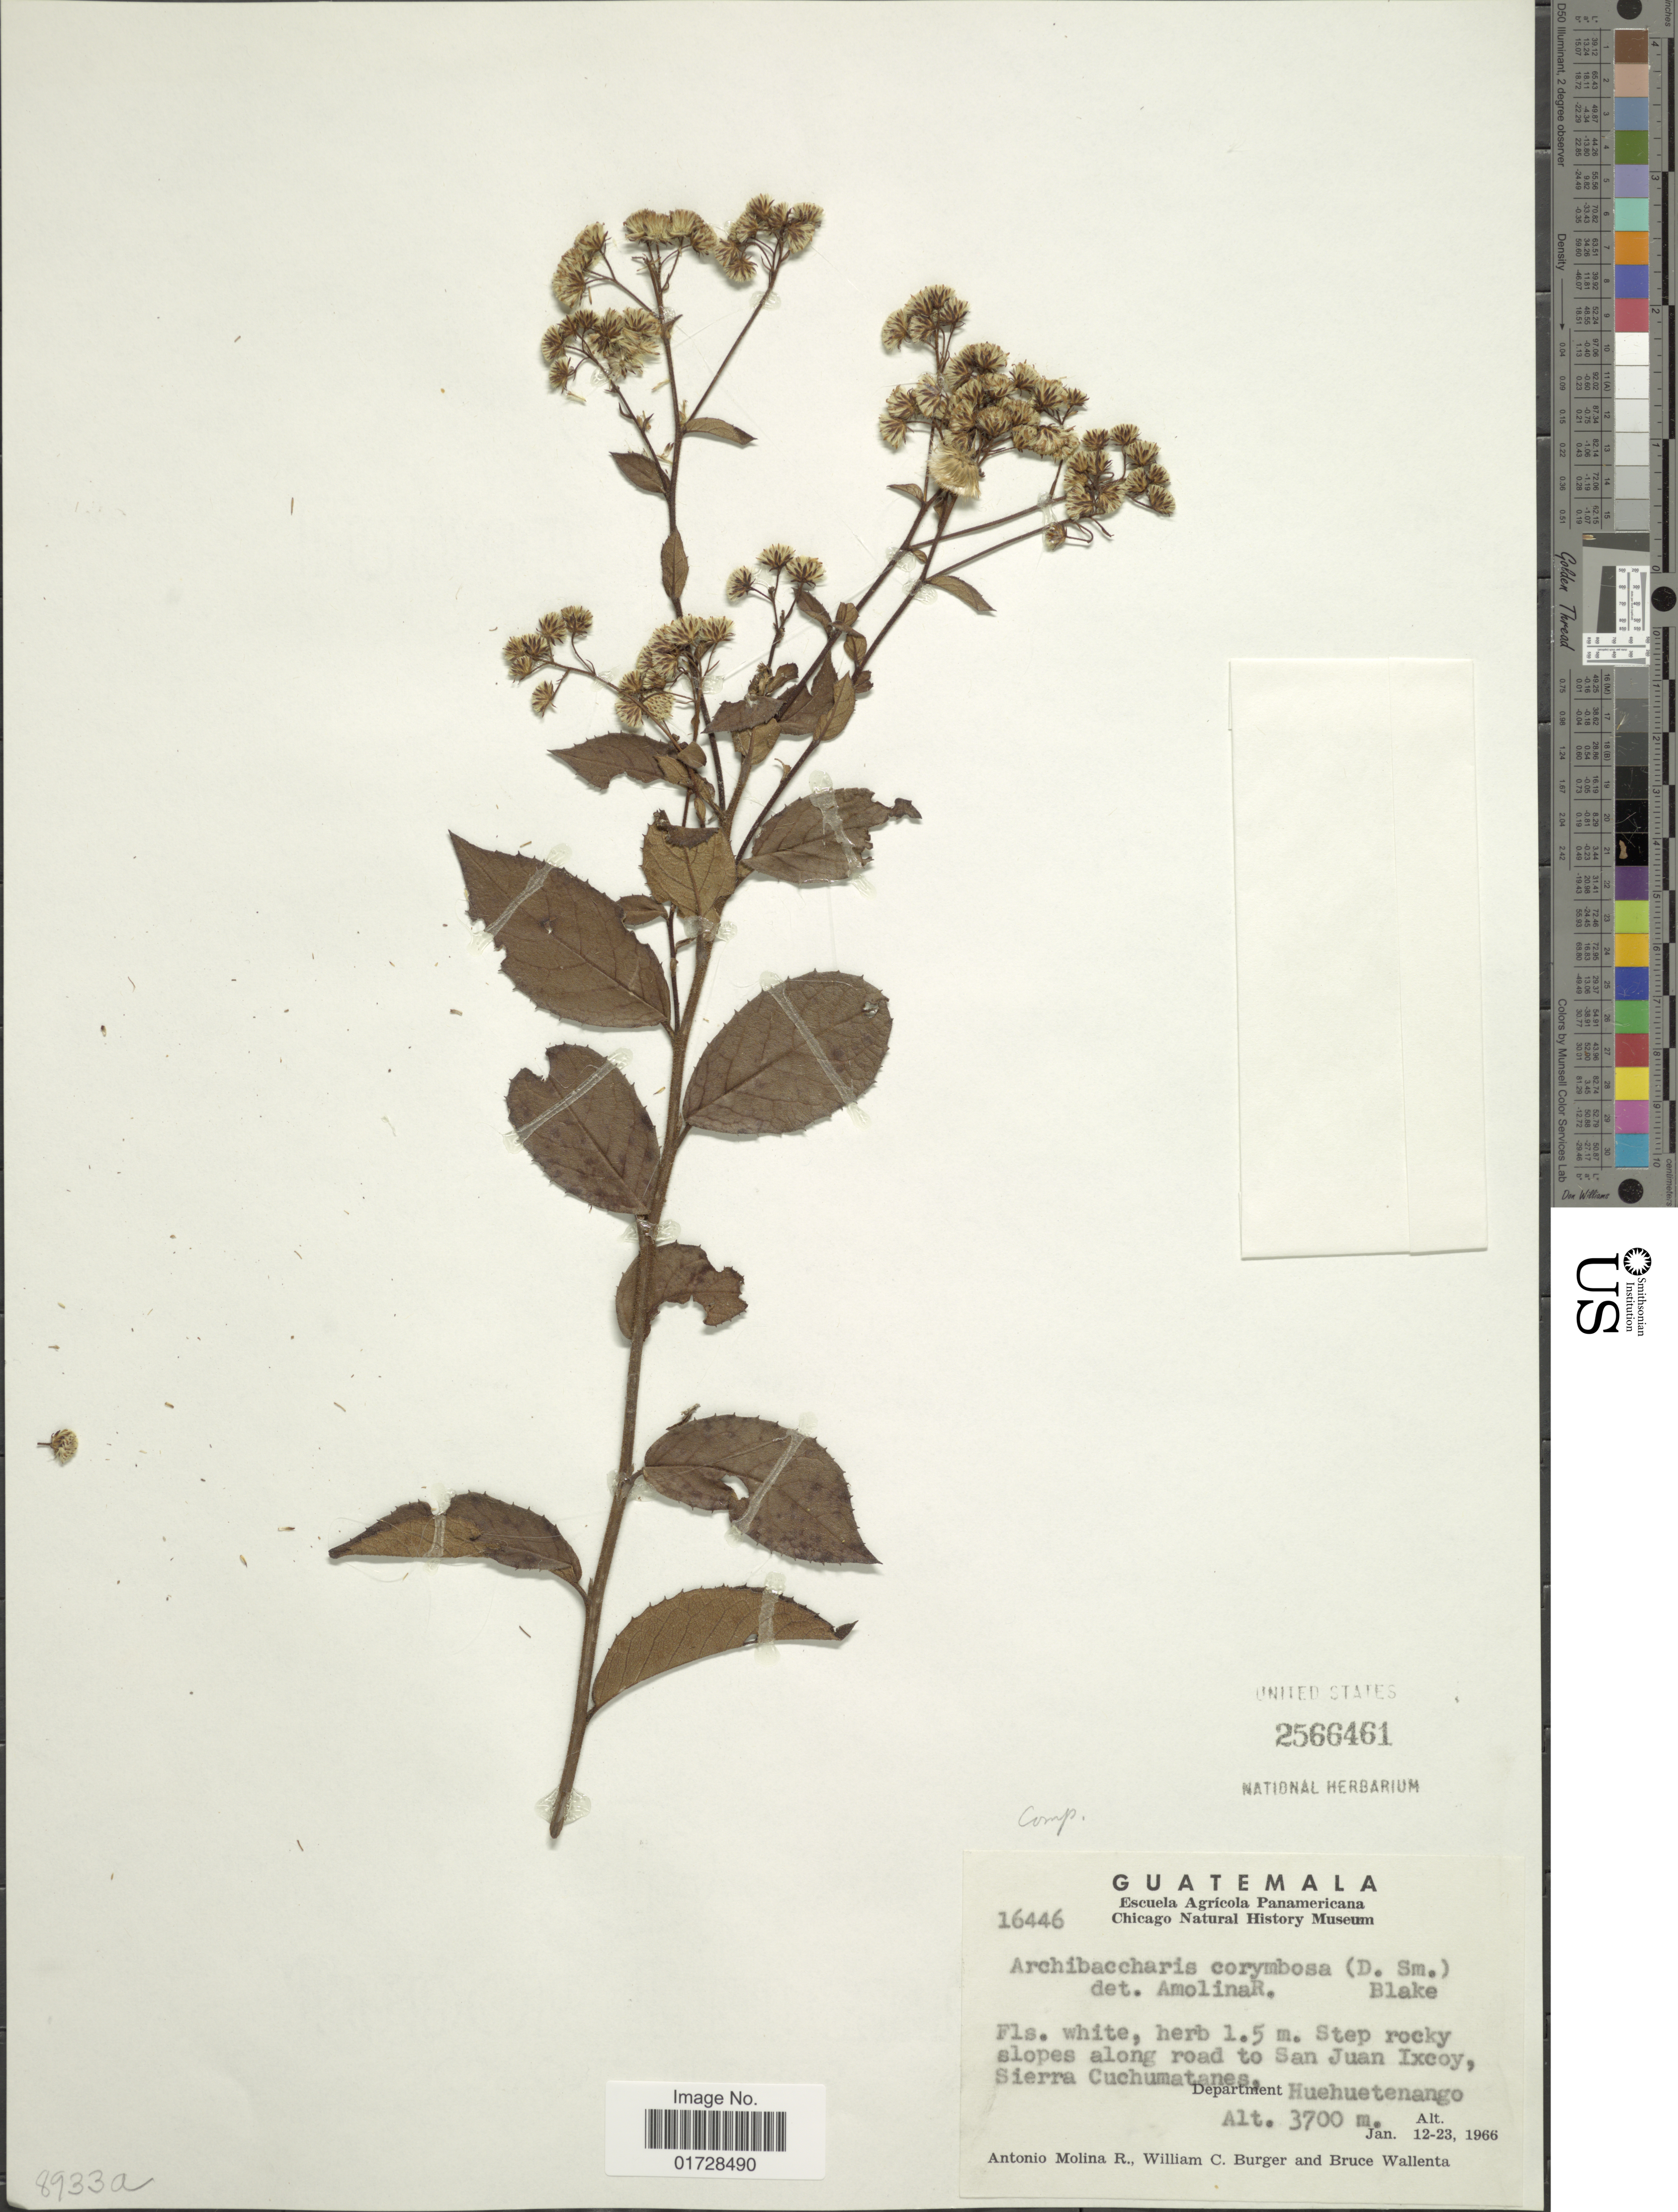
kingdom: Plantae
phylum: Tracheophyta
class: Magnoliopsida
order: Asterales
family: Asteraceae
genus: Archibaccharis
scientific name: Archibaccharis corymbosa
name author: (Donn. Sm.) S.F. Blake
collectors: A. Molina R., W. Burger & B. Wallenta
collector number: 16446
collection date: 1966-01-12/1966-01-23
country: Guatemala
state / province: Huehuetenango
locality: Slopes along road to San Juan Ixcoy, Sierra Cuchumatanes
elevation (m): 3700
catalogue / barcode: US 2566461